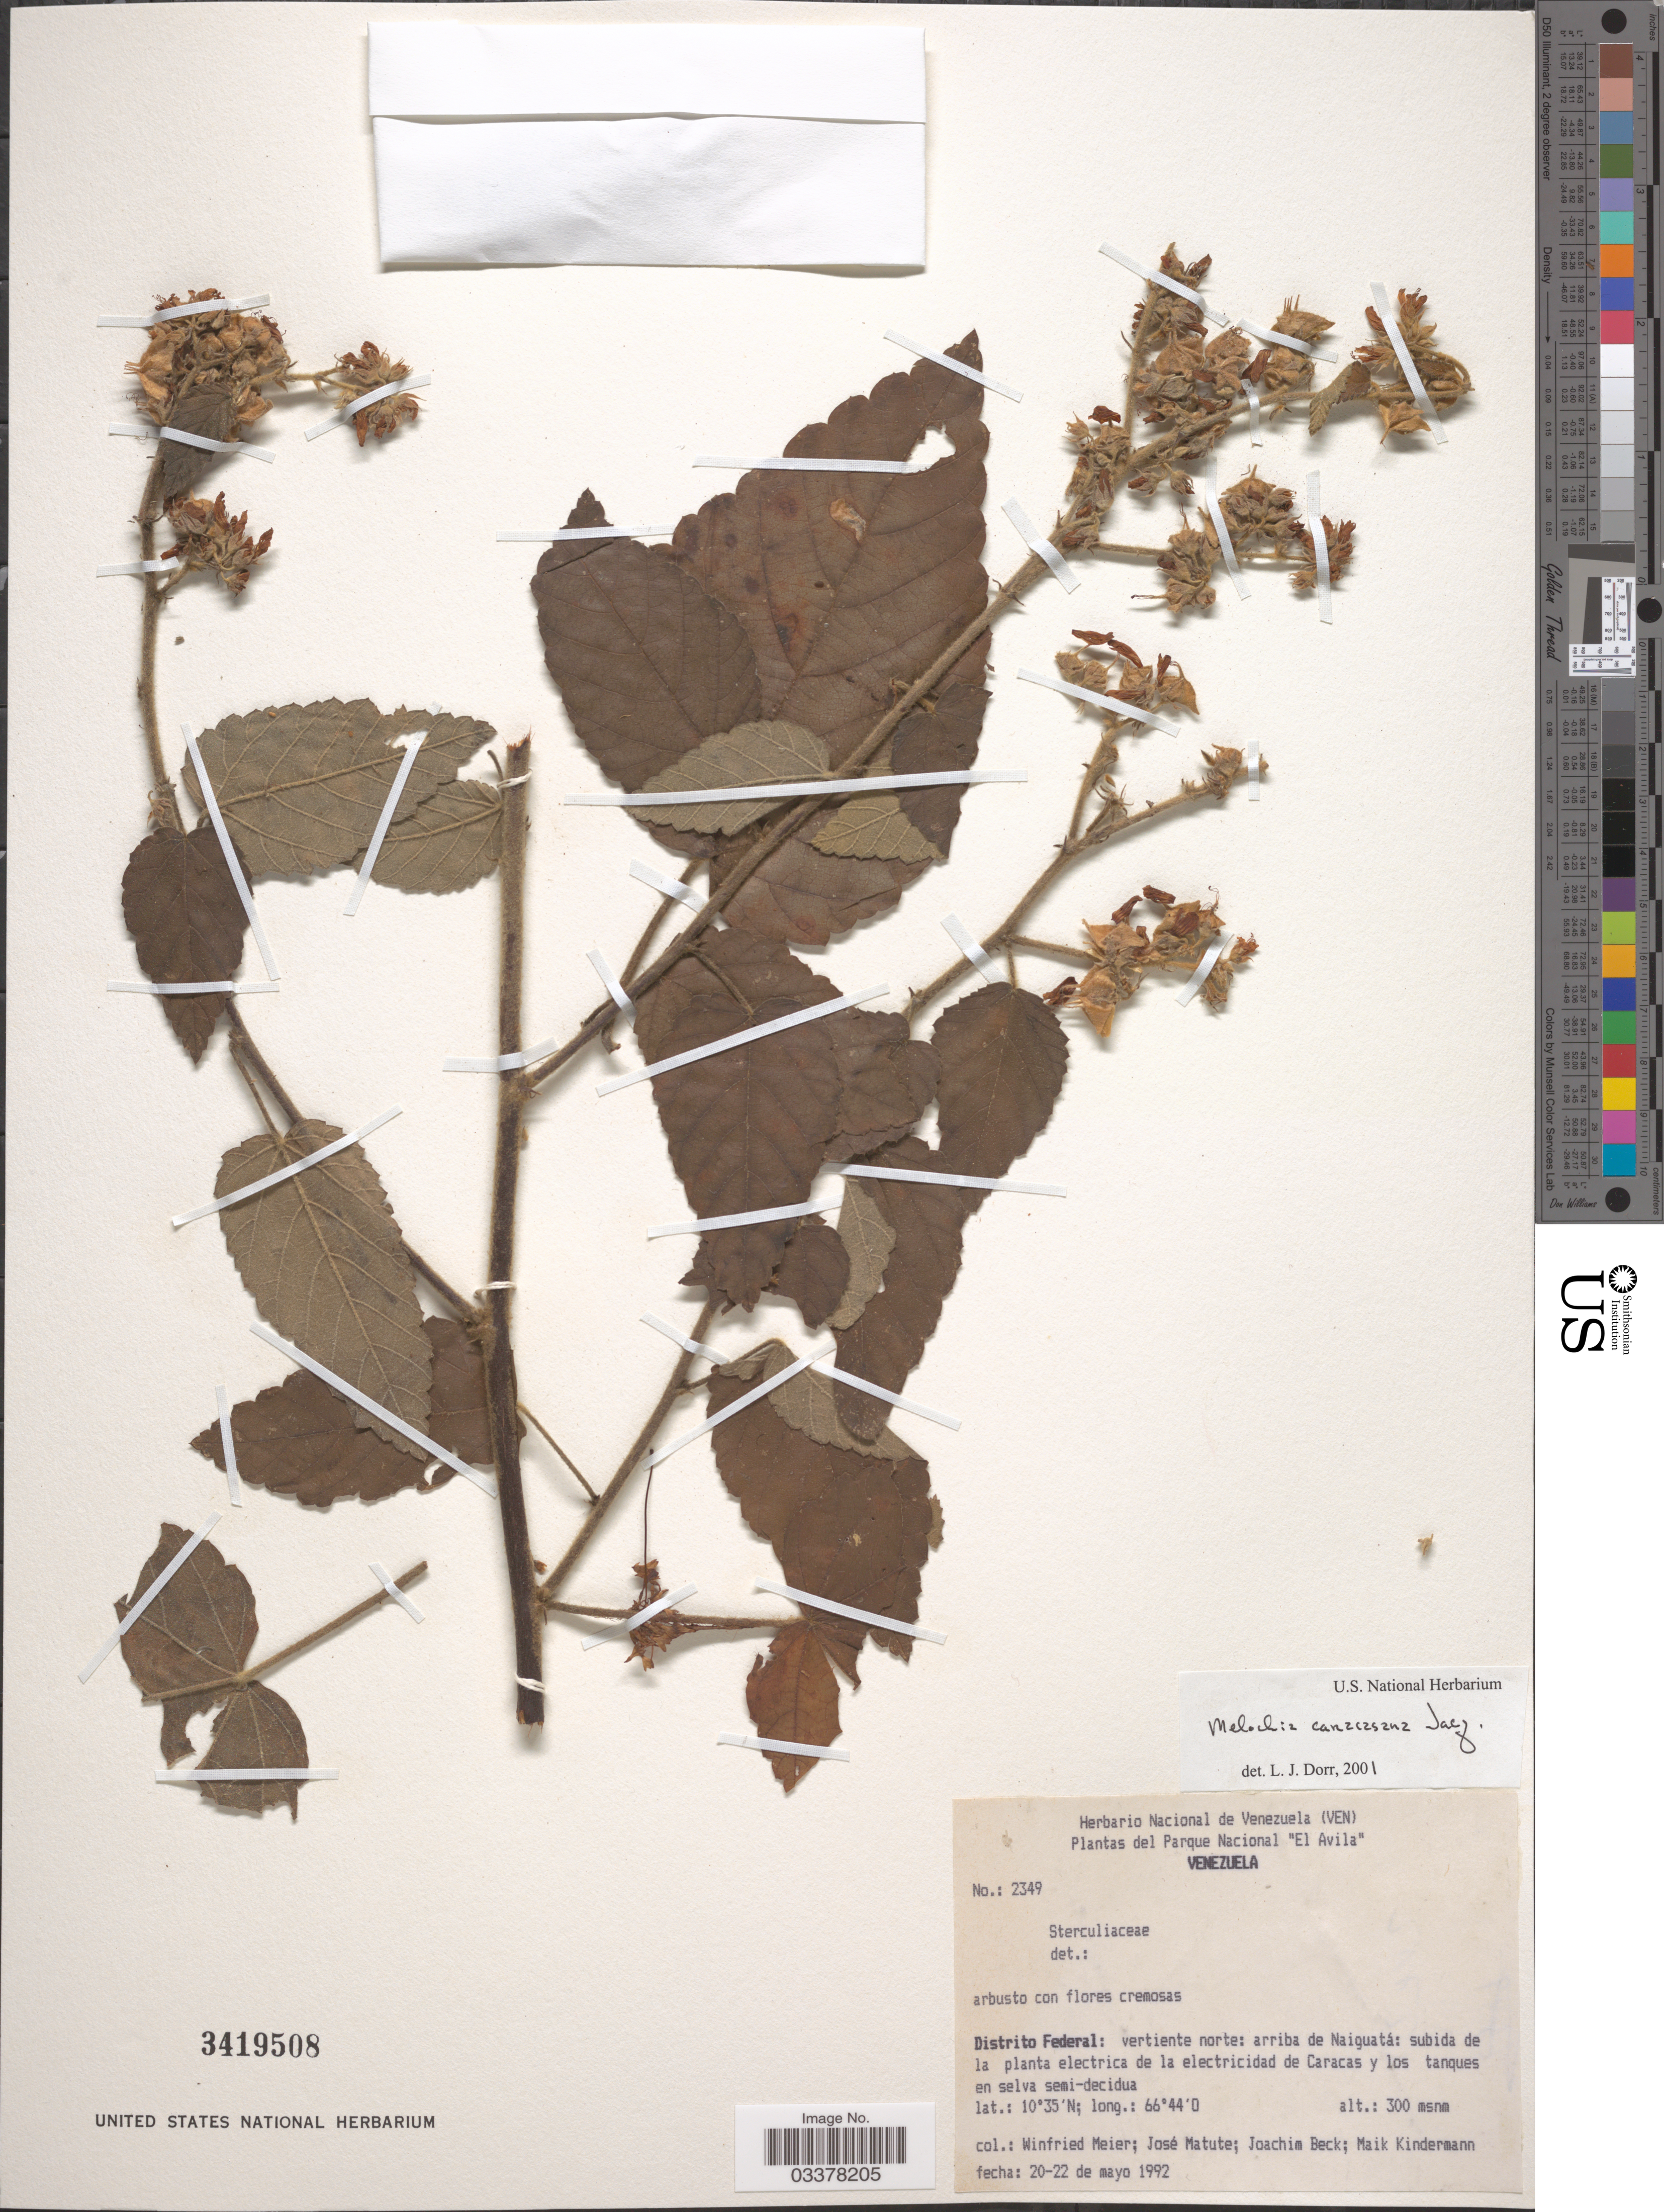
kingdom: Plantae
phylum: Tracheophyta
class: Magnoliopsida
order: Malvales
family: Malvaceae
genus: Melochia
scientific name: Melochia caracasana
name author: Jacq.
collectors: W. Meier, J. Matute, J. Beck & M. Kindermann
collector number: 2349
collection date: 1992-05-20/1992-05-22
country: Venezuela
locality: Distrito Federal: vertiente norte: arriba de Naiguatá: subida de la planta electrica de la electricidad de Caracas y los tanques en selva semi-decidua.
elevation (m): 300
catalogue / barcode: US 3419508